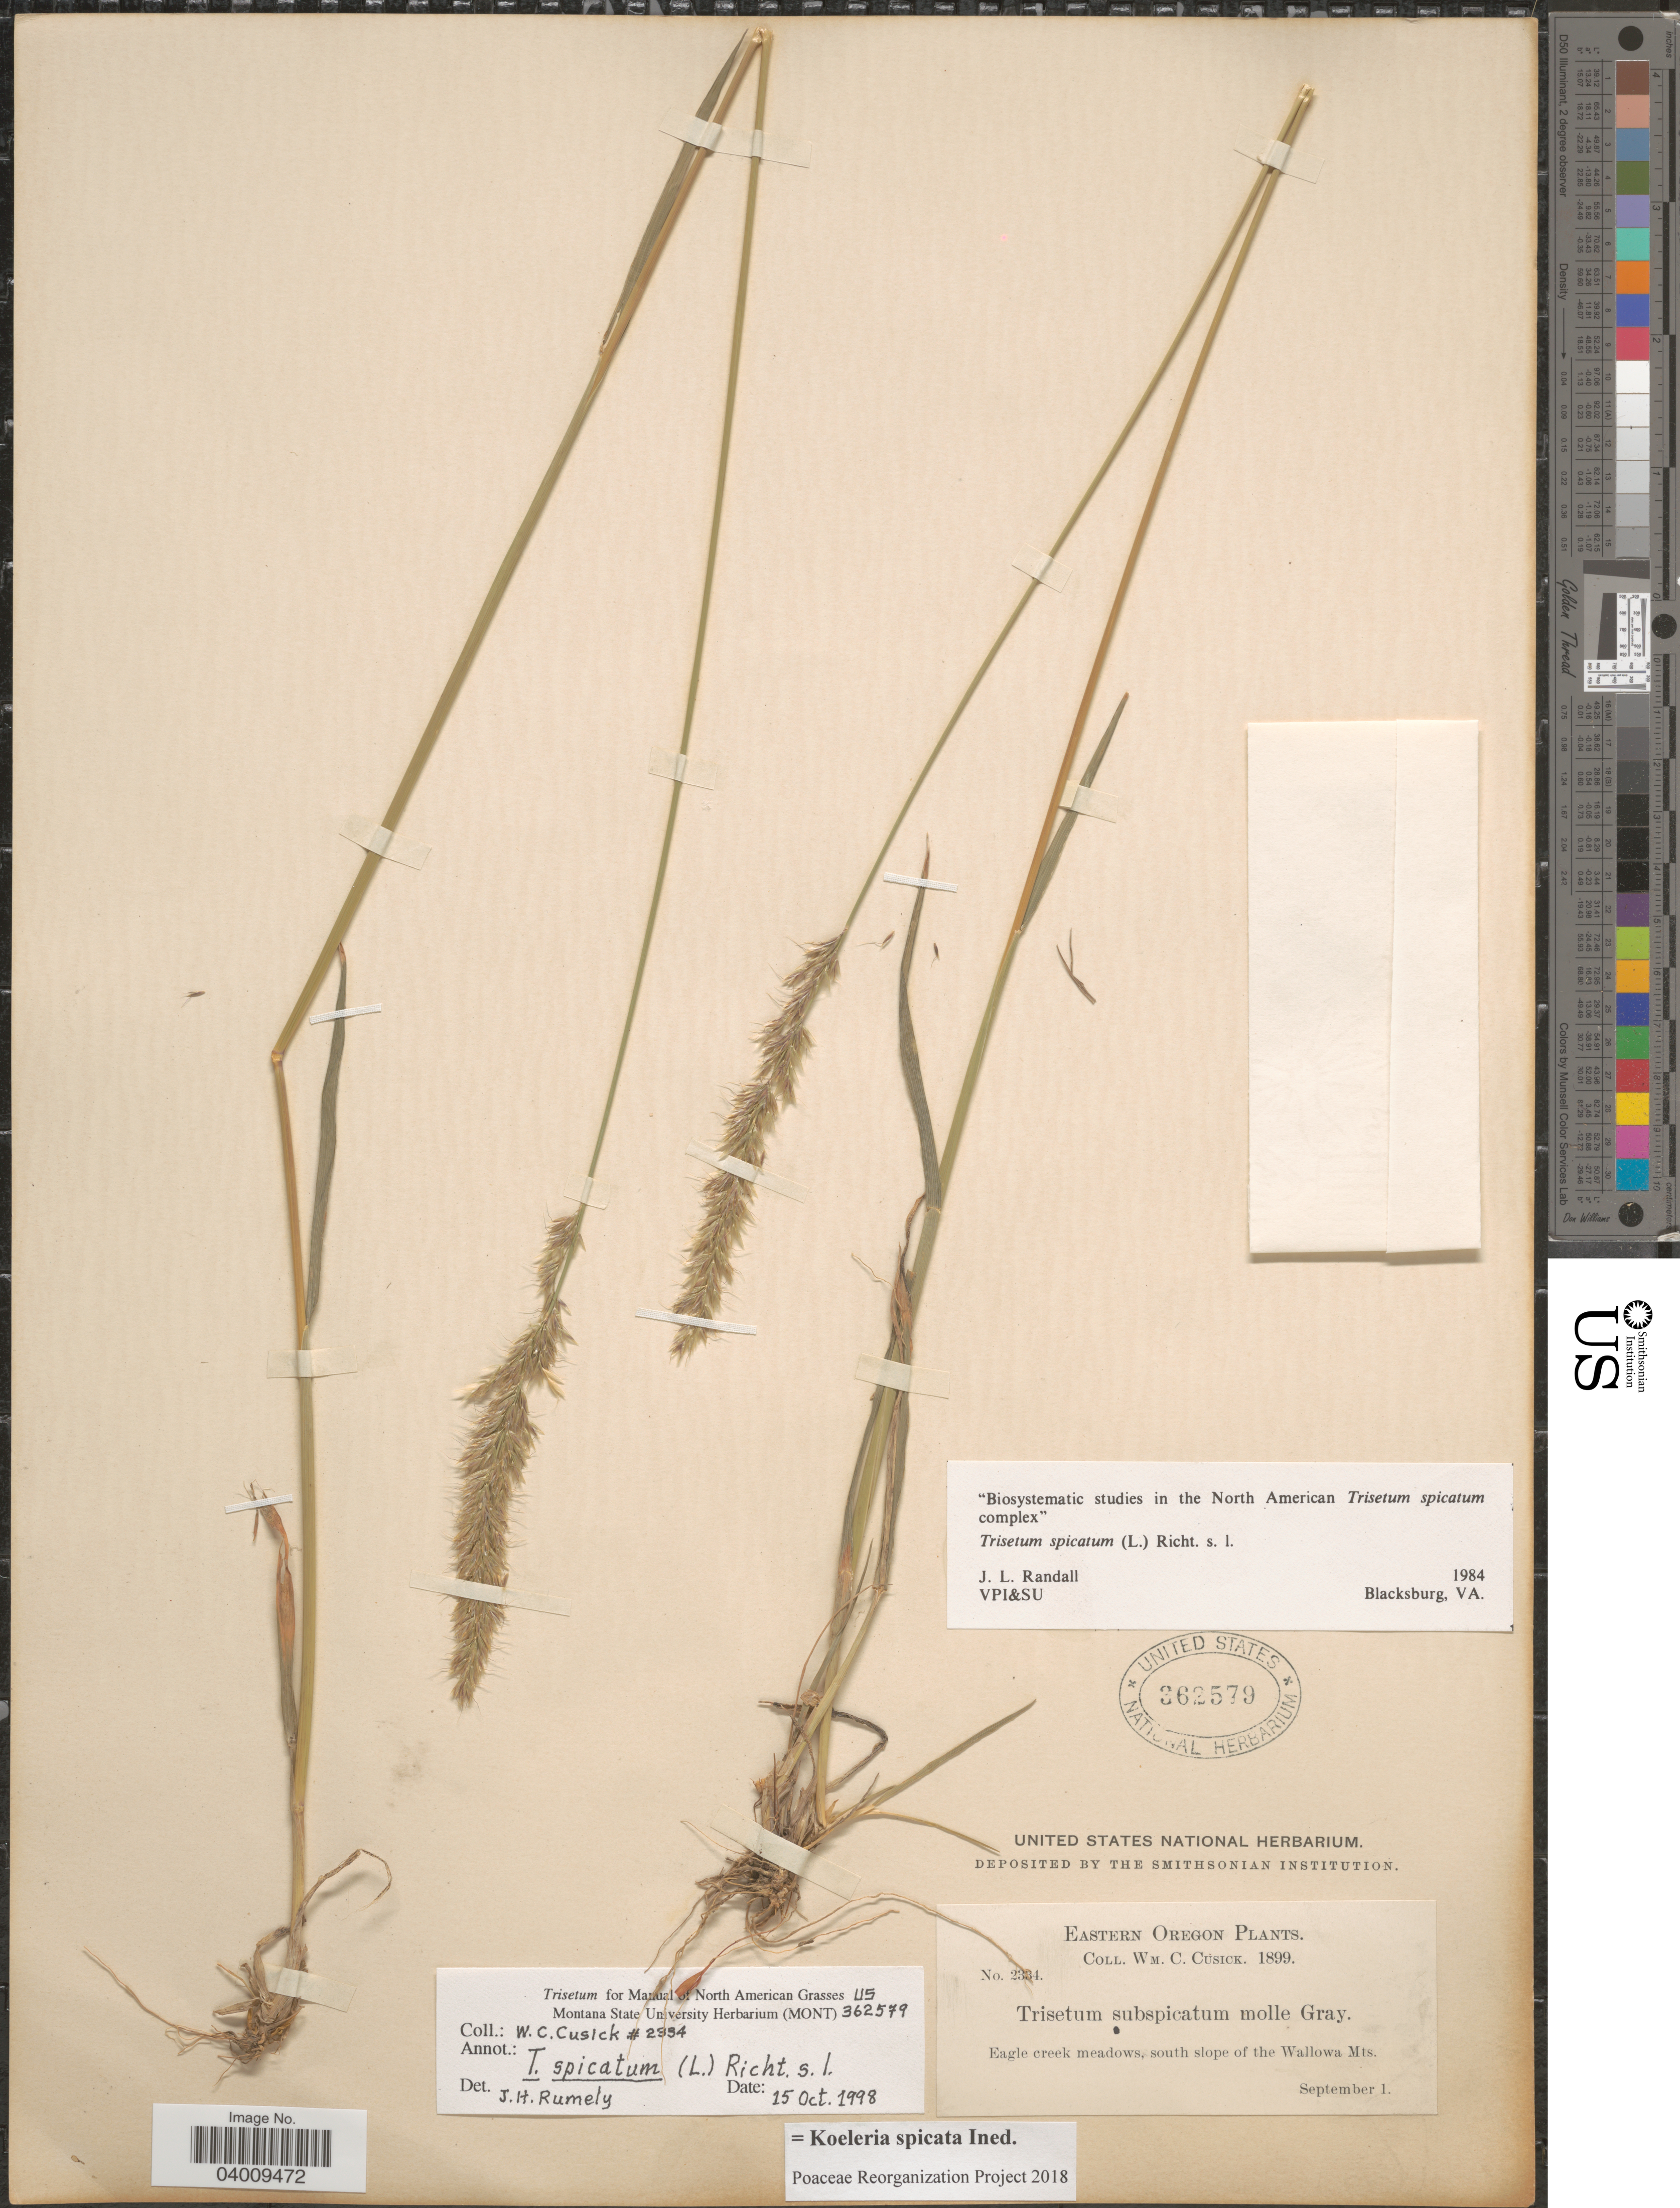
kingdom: Plantae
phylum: Tracheophyta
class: Liliopsida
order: Poales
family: Poaceae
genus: Koeleria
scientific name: Koeleria spicata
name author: (L.) Barberá et al.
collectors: W. C. Cusick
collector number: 2334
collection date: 1899-09-01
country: United States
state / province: Oregon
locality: Eastern Oregon. Eagle creek meadows, south slope of the Wallowa Mts.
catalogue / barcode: US 362579